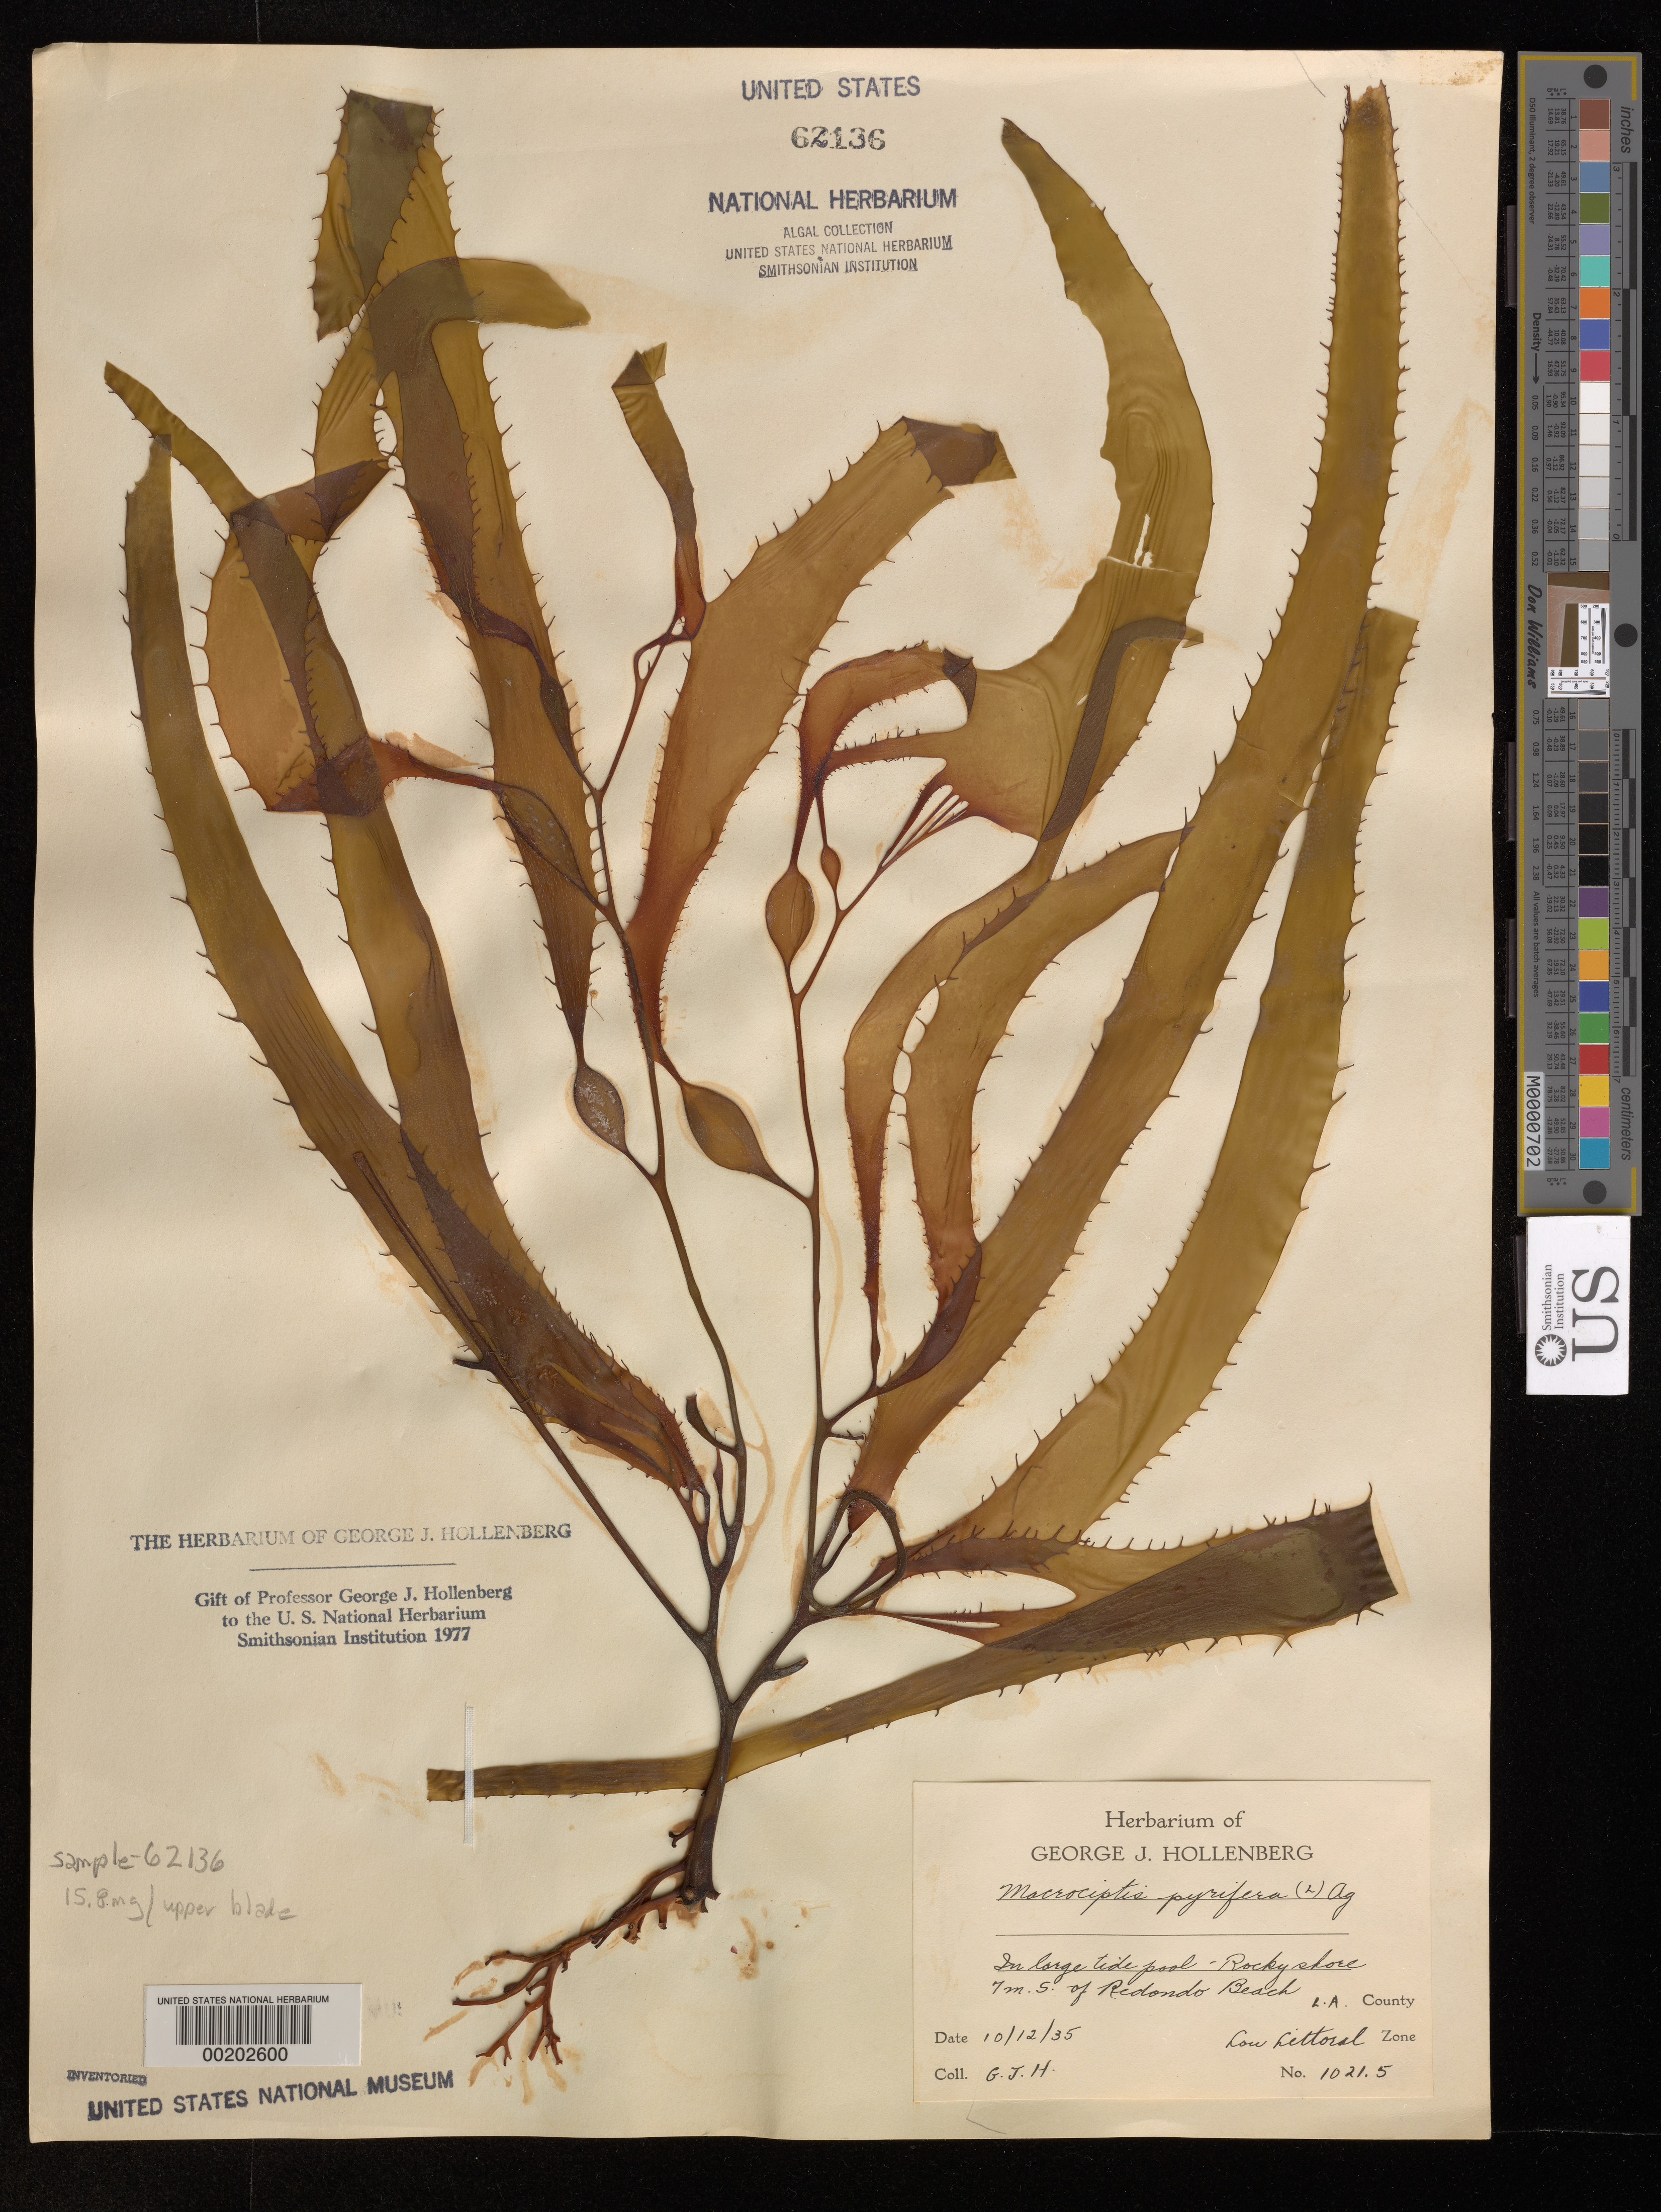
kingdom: Chromista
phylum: Ochrophyta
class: Phaeophyceae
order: Laminariales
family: Laminariaceae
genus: Macrocystis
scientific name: Macrocystis pyrifera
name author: (L.) C. Agardh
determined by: Hollenberg, George J.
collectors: G. Hollenberg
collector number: GJH 1021.5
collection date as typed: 12 Oct 1935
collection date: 1935-10-12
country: United States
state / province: California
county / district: Los Angeles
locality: Rocky shore 7 miles south of Redondo Beach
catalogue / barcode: US 62136